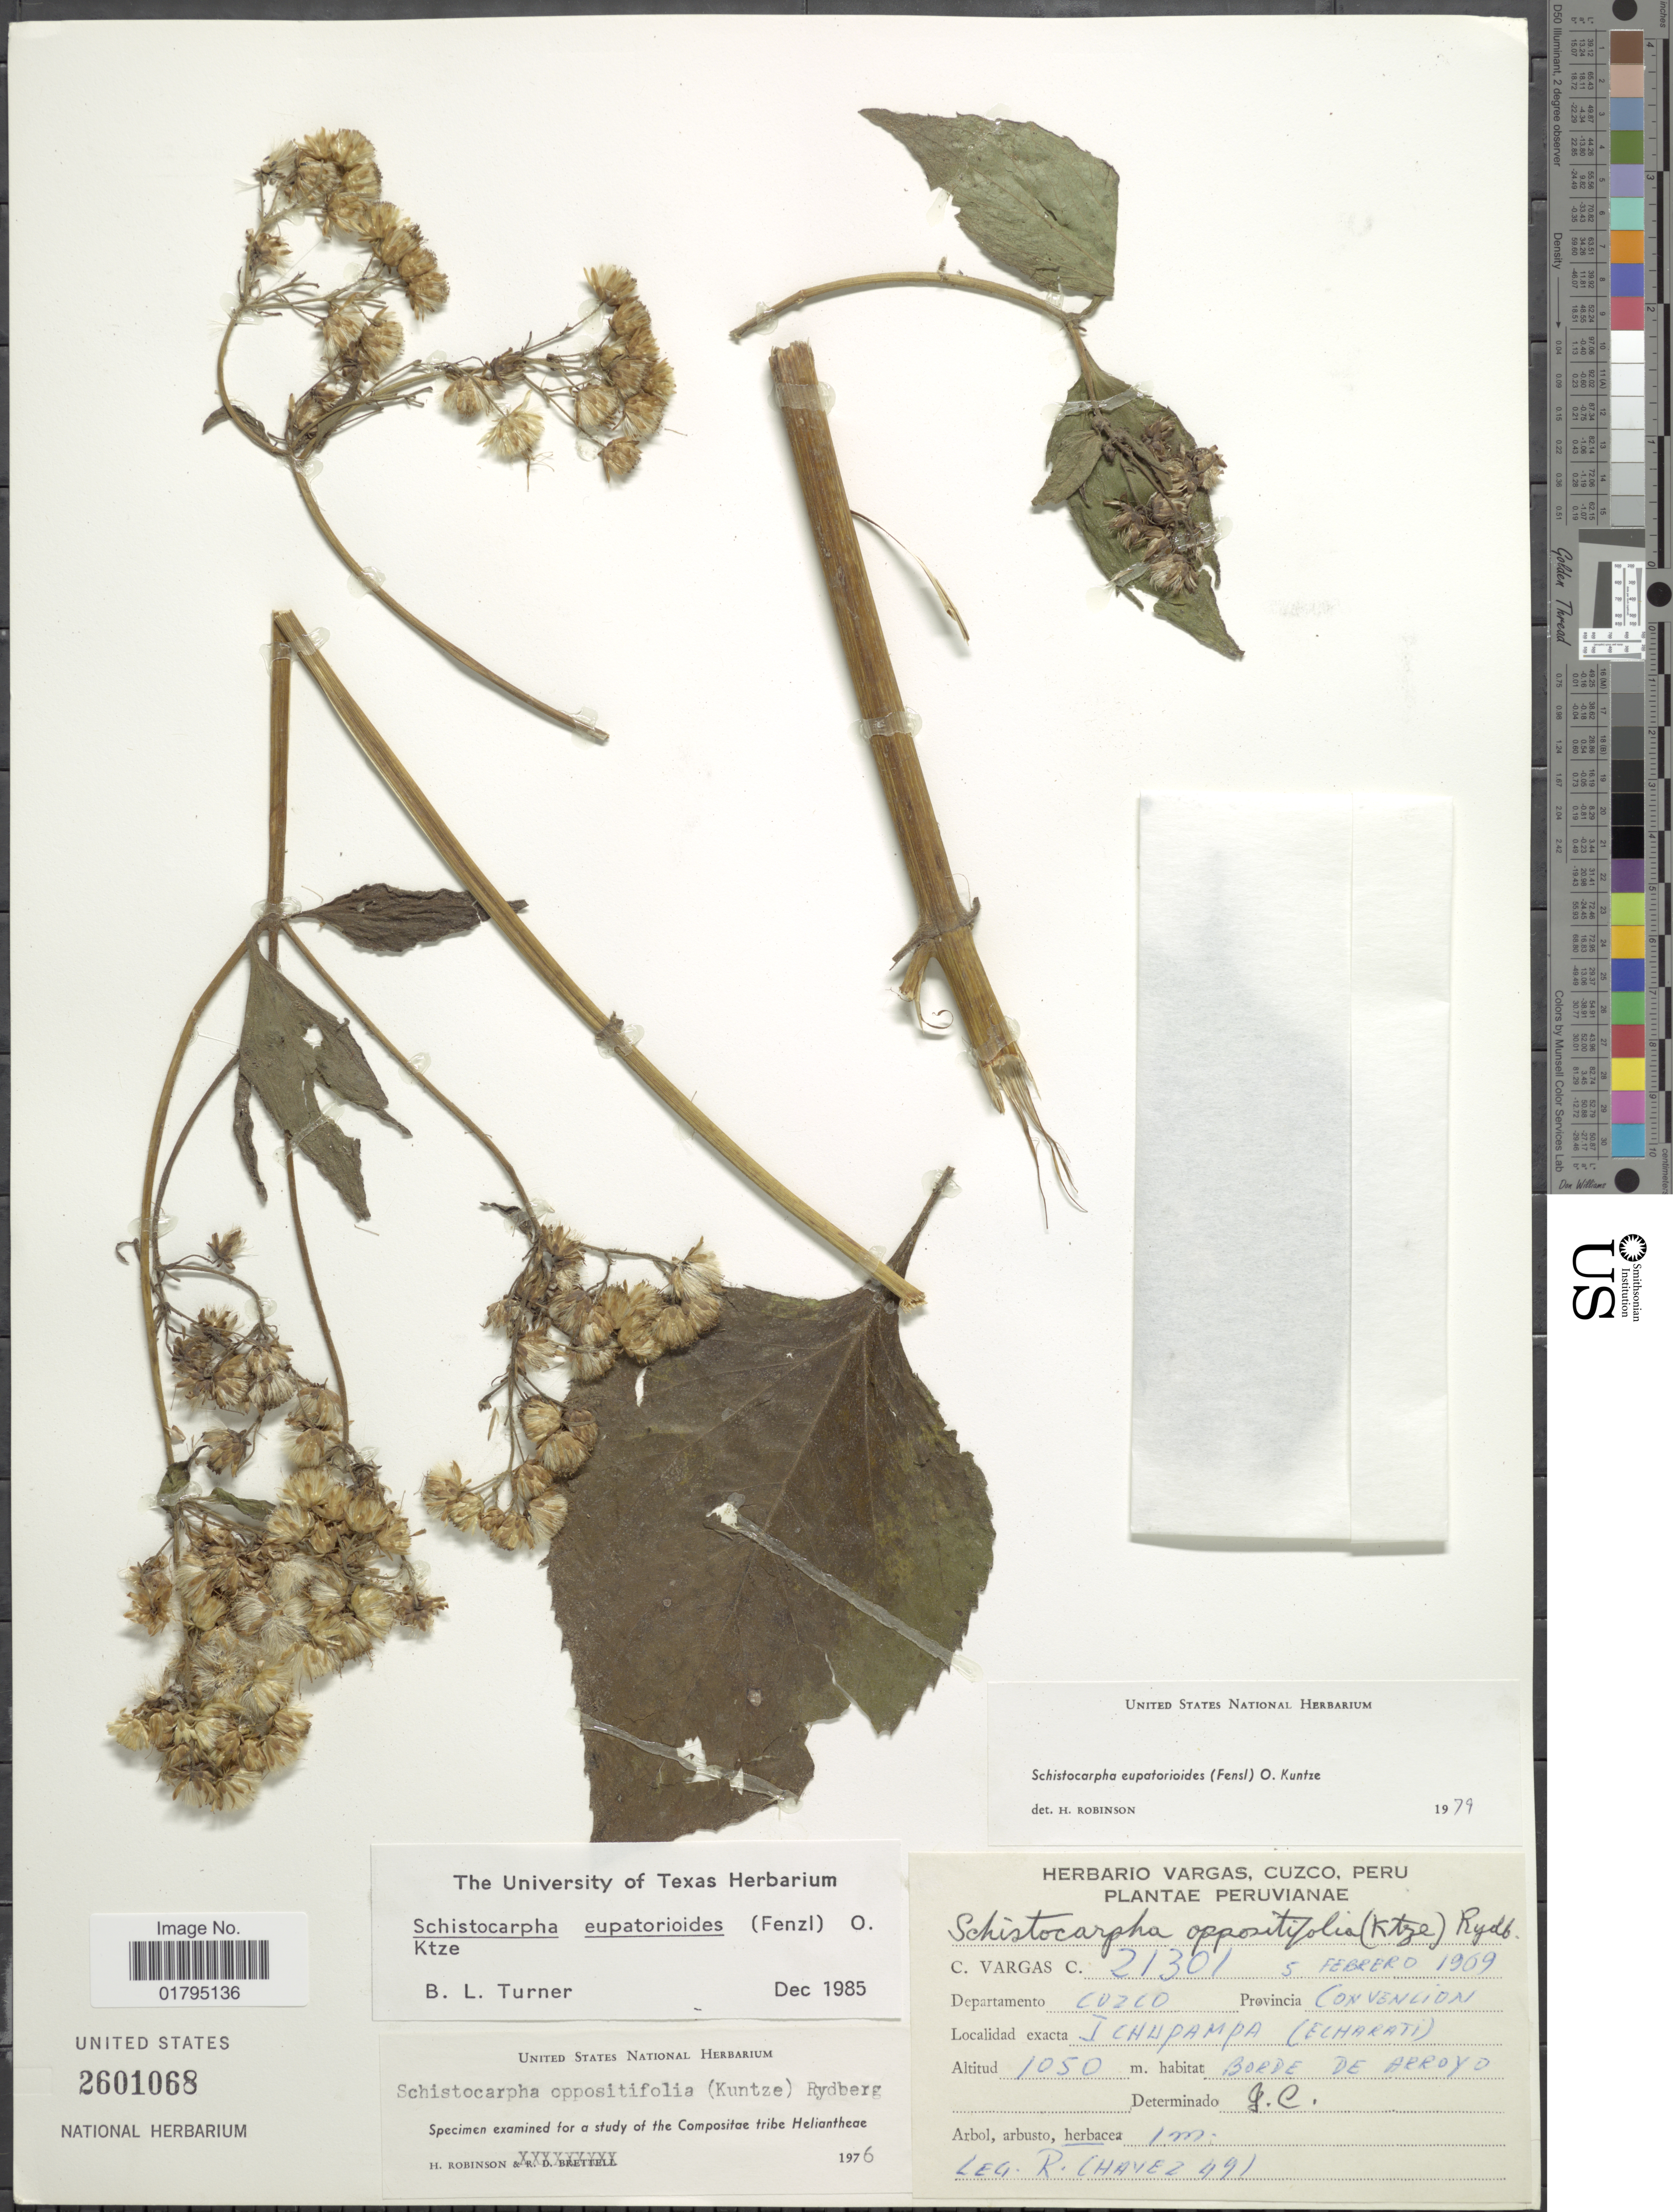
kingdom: Plantae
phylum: Tracheophyta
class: Magnoliopsida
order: Asterales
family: Asteraceae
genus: Schistocarpha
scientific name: Schistocarpha eupatorioides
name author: (Fenzl) Kuntze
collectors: R. Chávez & C. Vargas Calderón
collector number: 21301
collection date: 1969-02-05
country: Peru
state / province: Cusco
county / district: La Convención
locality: Ichupampa (Echarate)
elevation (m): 1050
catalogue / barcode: US 2601068